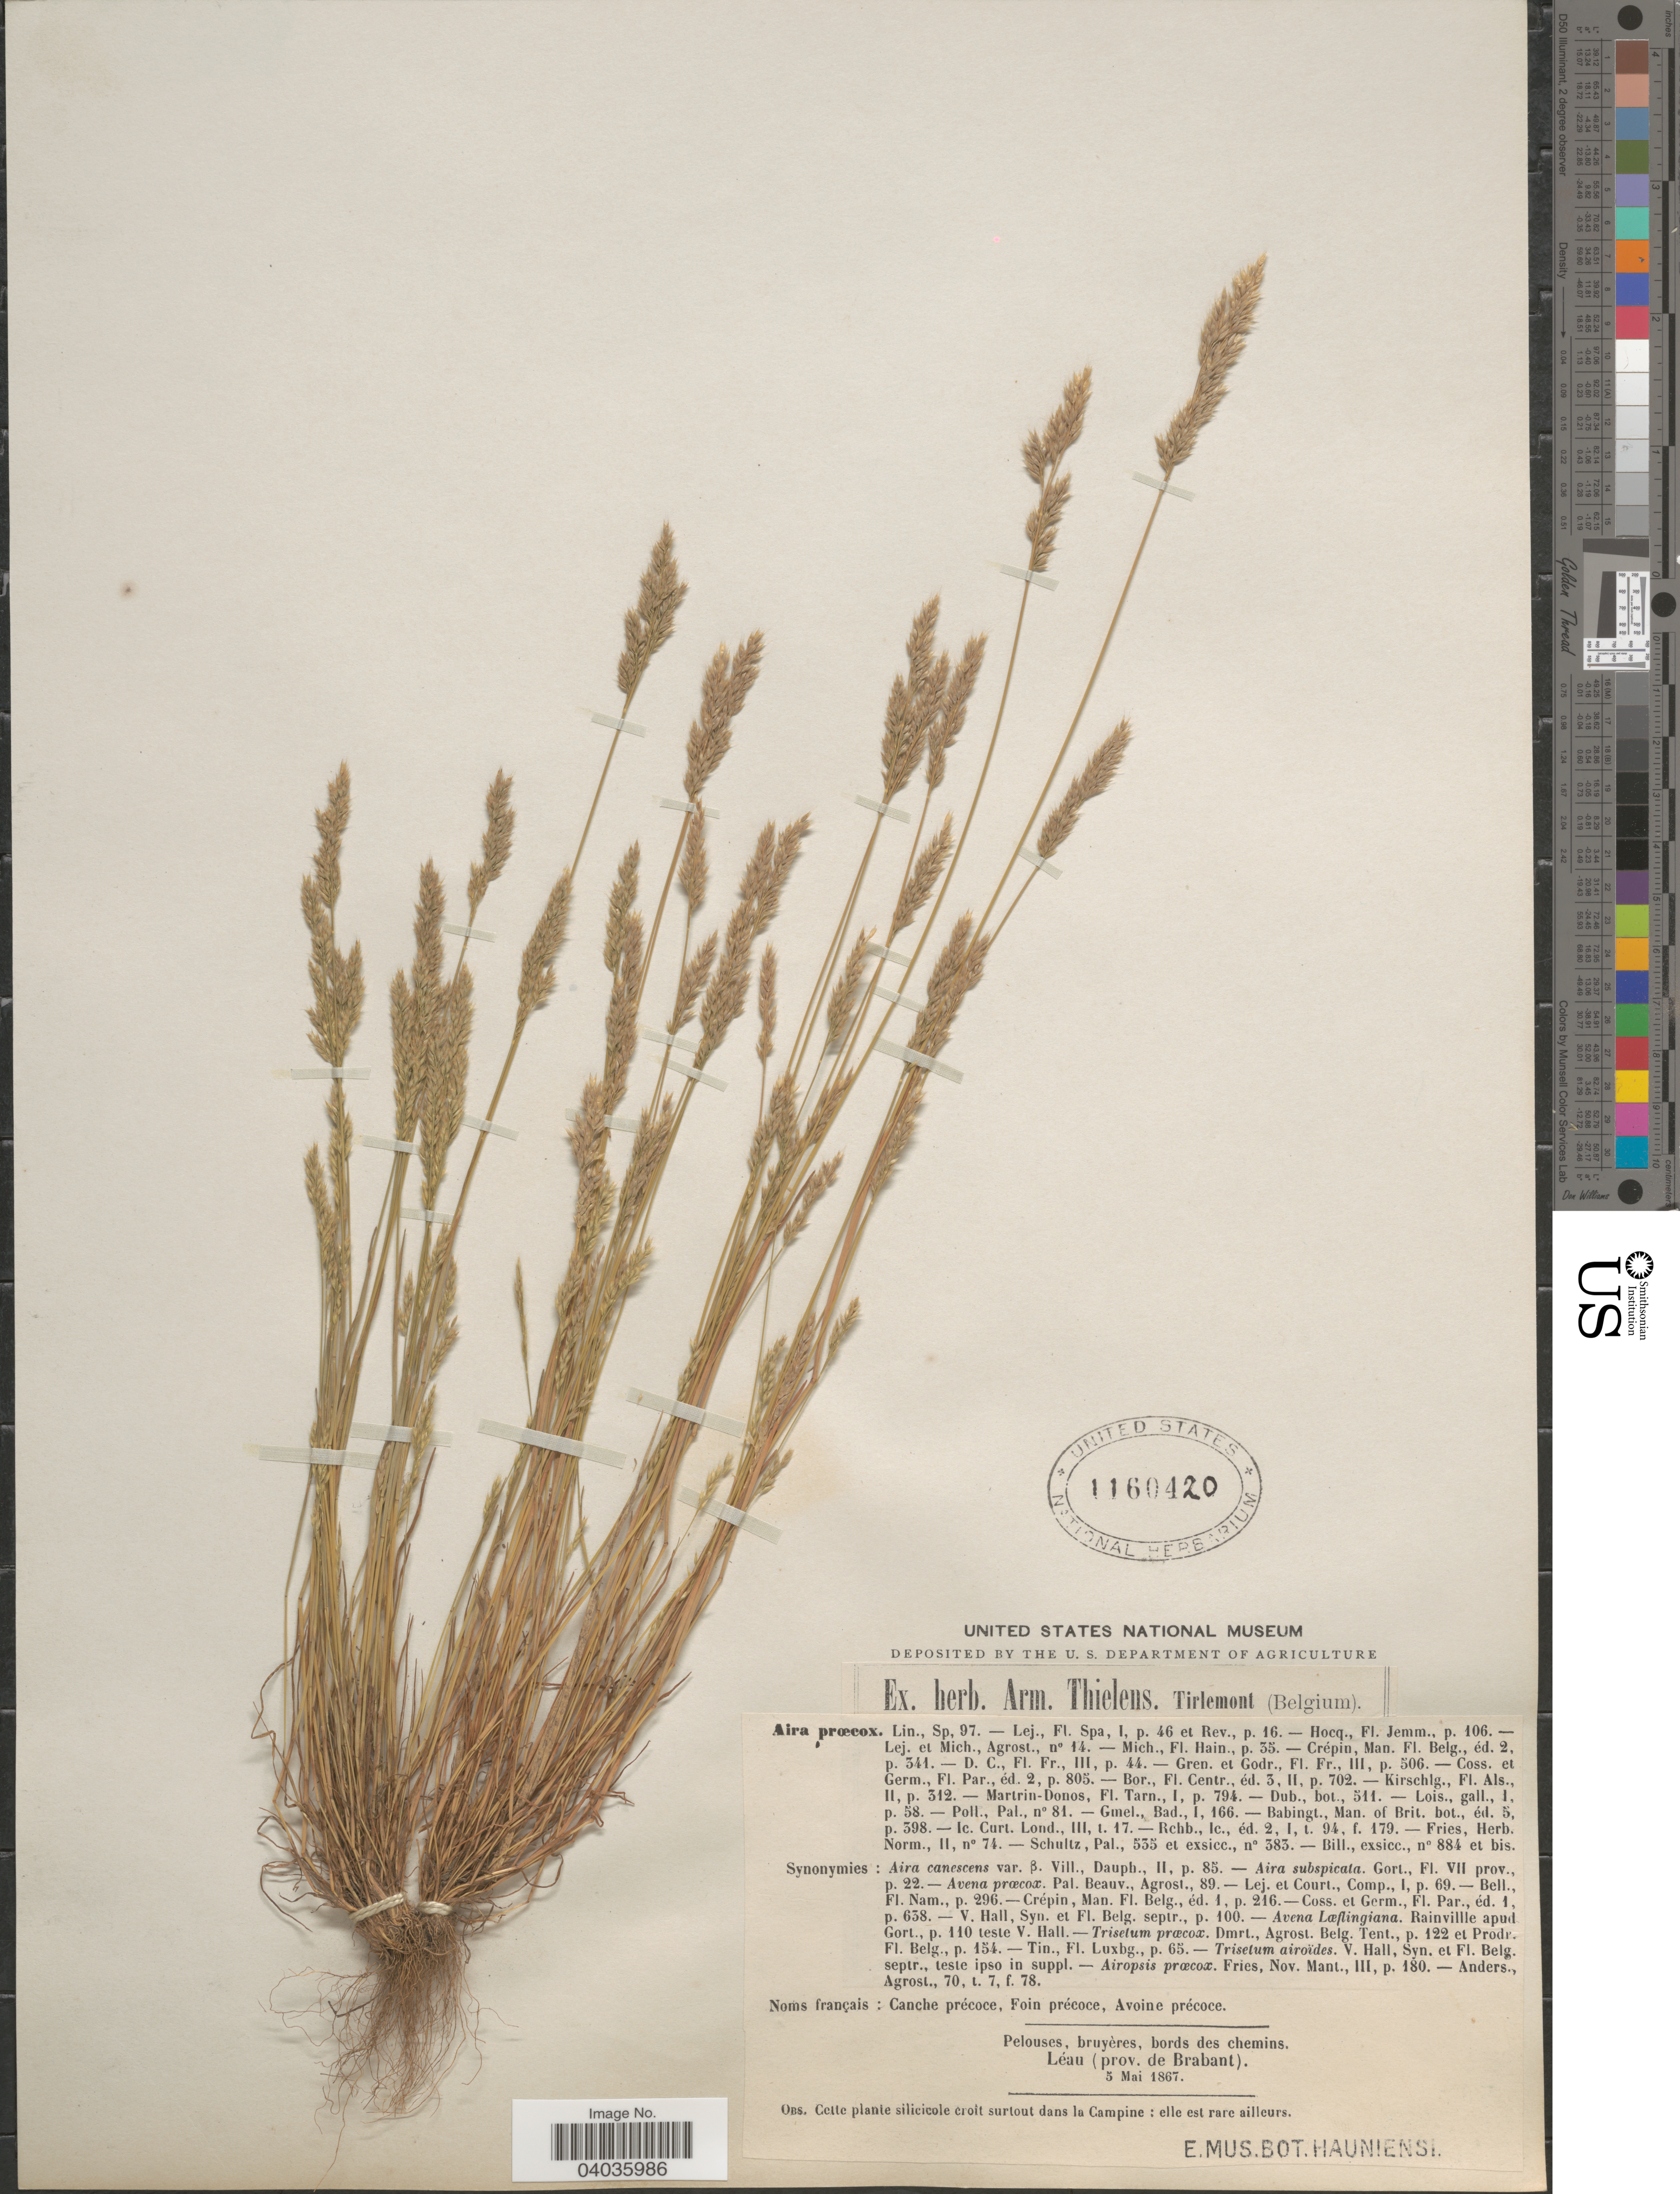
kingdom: Plantae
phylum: Tracheophyta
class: Liliopsida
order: Poales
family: Poaceae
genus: Aira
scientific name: Aira praecox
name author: L.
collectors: ex herb. Armand Thielens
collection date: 1867-05-05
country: Belgium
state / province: Flanders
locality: Pelouses, bruyères, bords des chemins. Léau (prov. de Brabant).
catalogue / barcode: US 1160420